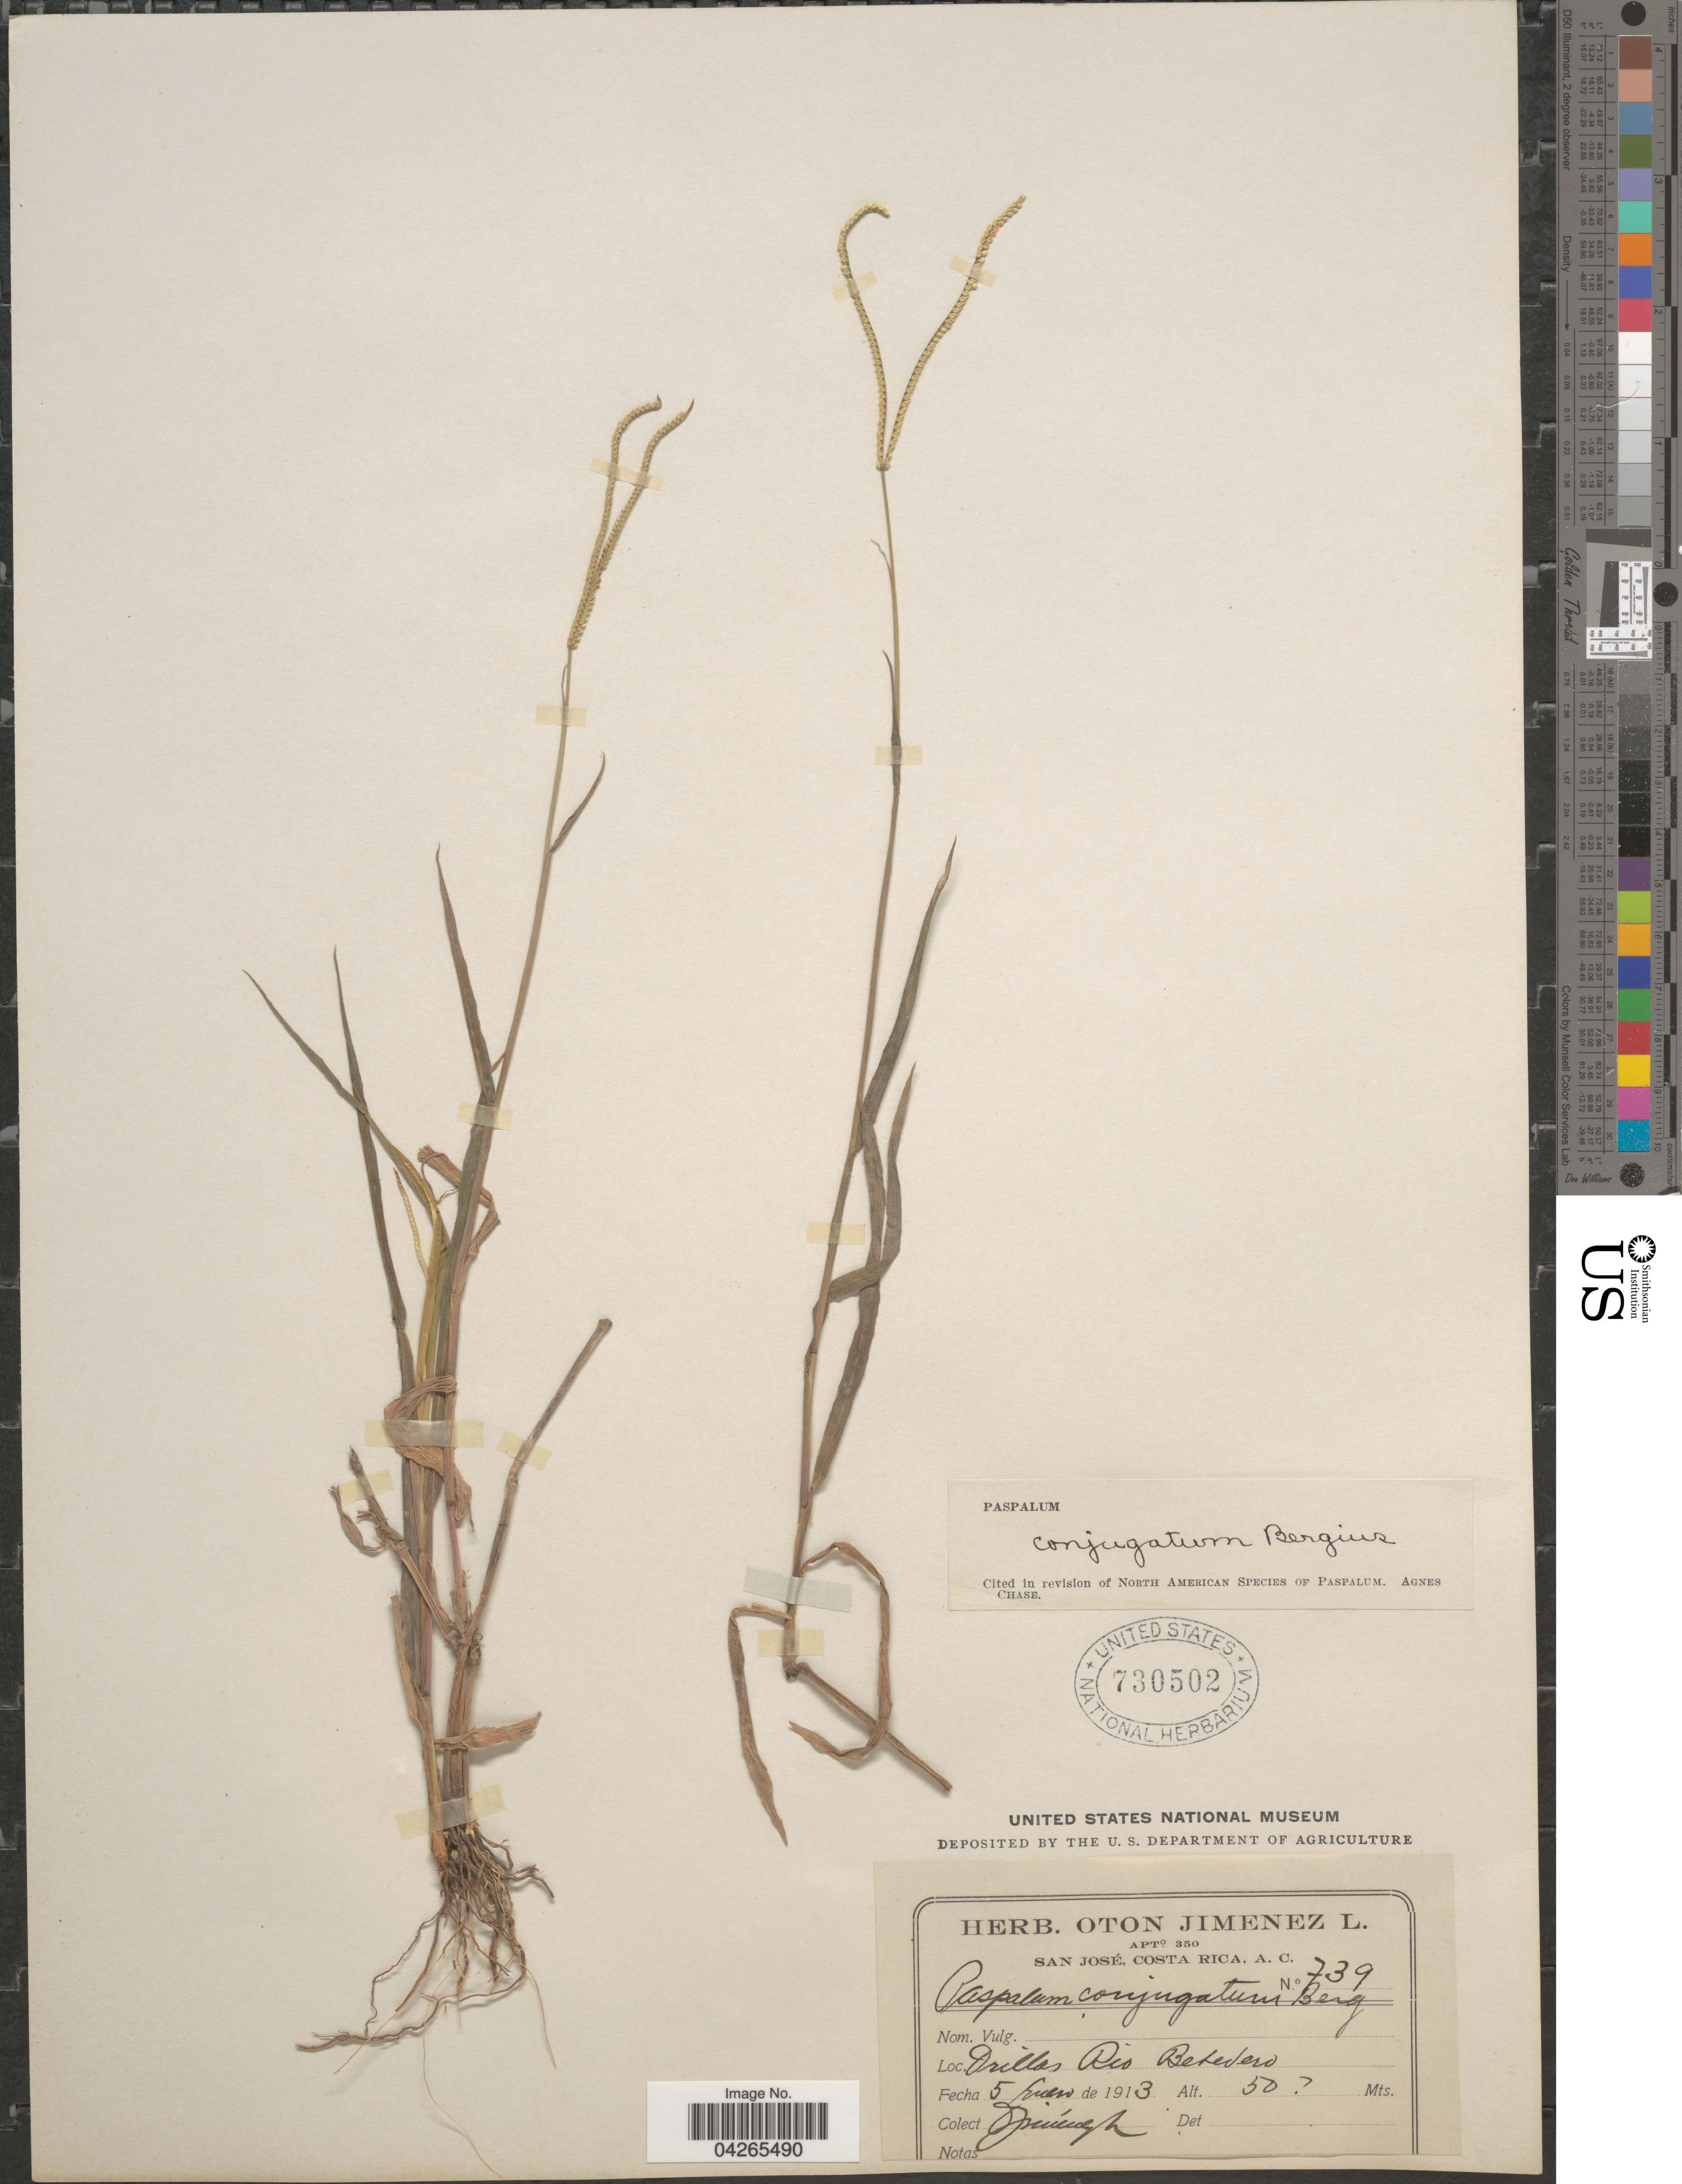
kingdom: Plantae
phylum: Tracheophyta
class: Liliopsida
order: Poales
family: Poaceae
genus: Paspalum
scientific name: Paspalum conjugatum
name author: P.J. Bergius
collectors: O. Jiménez L.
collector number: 739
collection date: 1913-01-05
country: Costa Rica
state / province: San José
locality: Orillas Rio Betedero.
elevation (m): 50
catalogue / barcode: US 730502